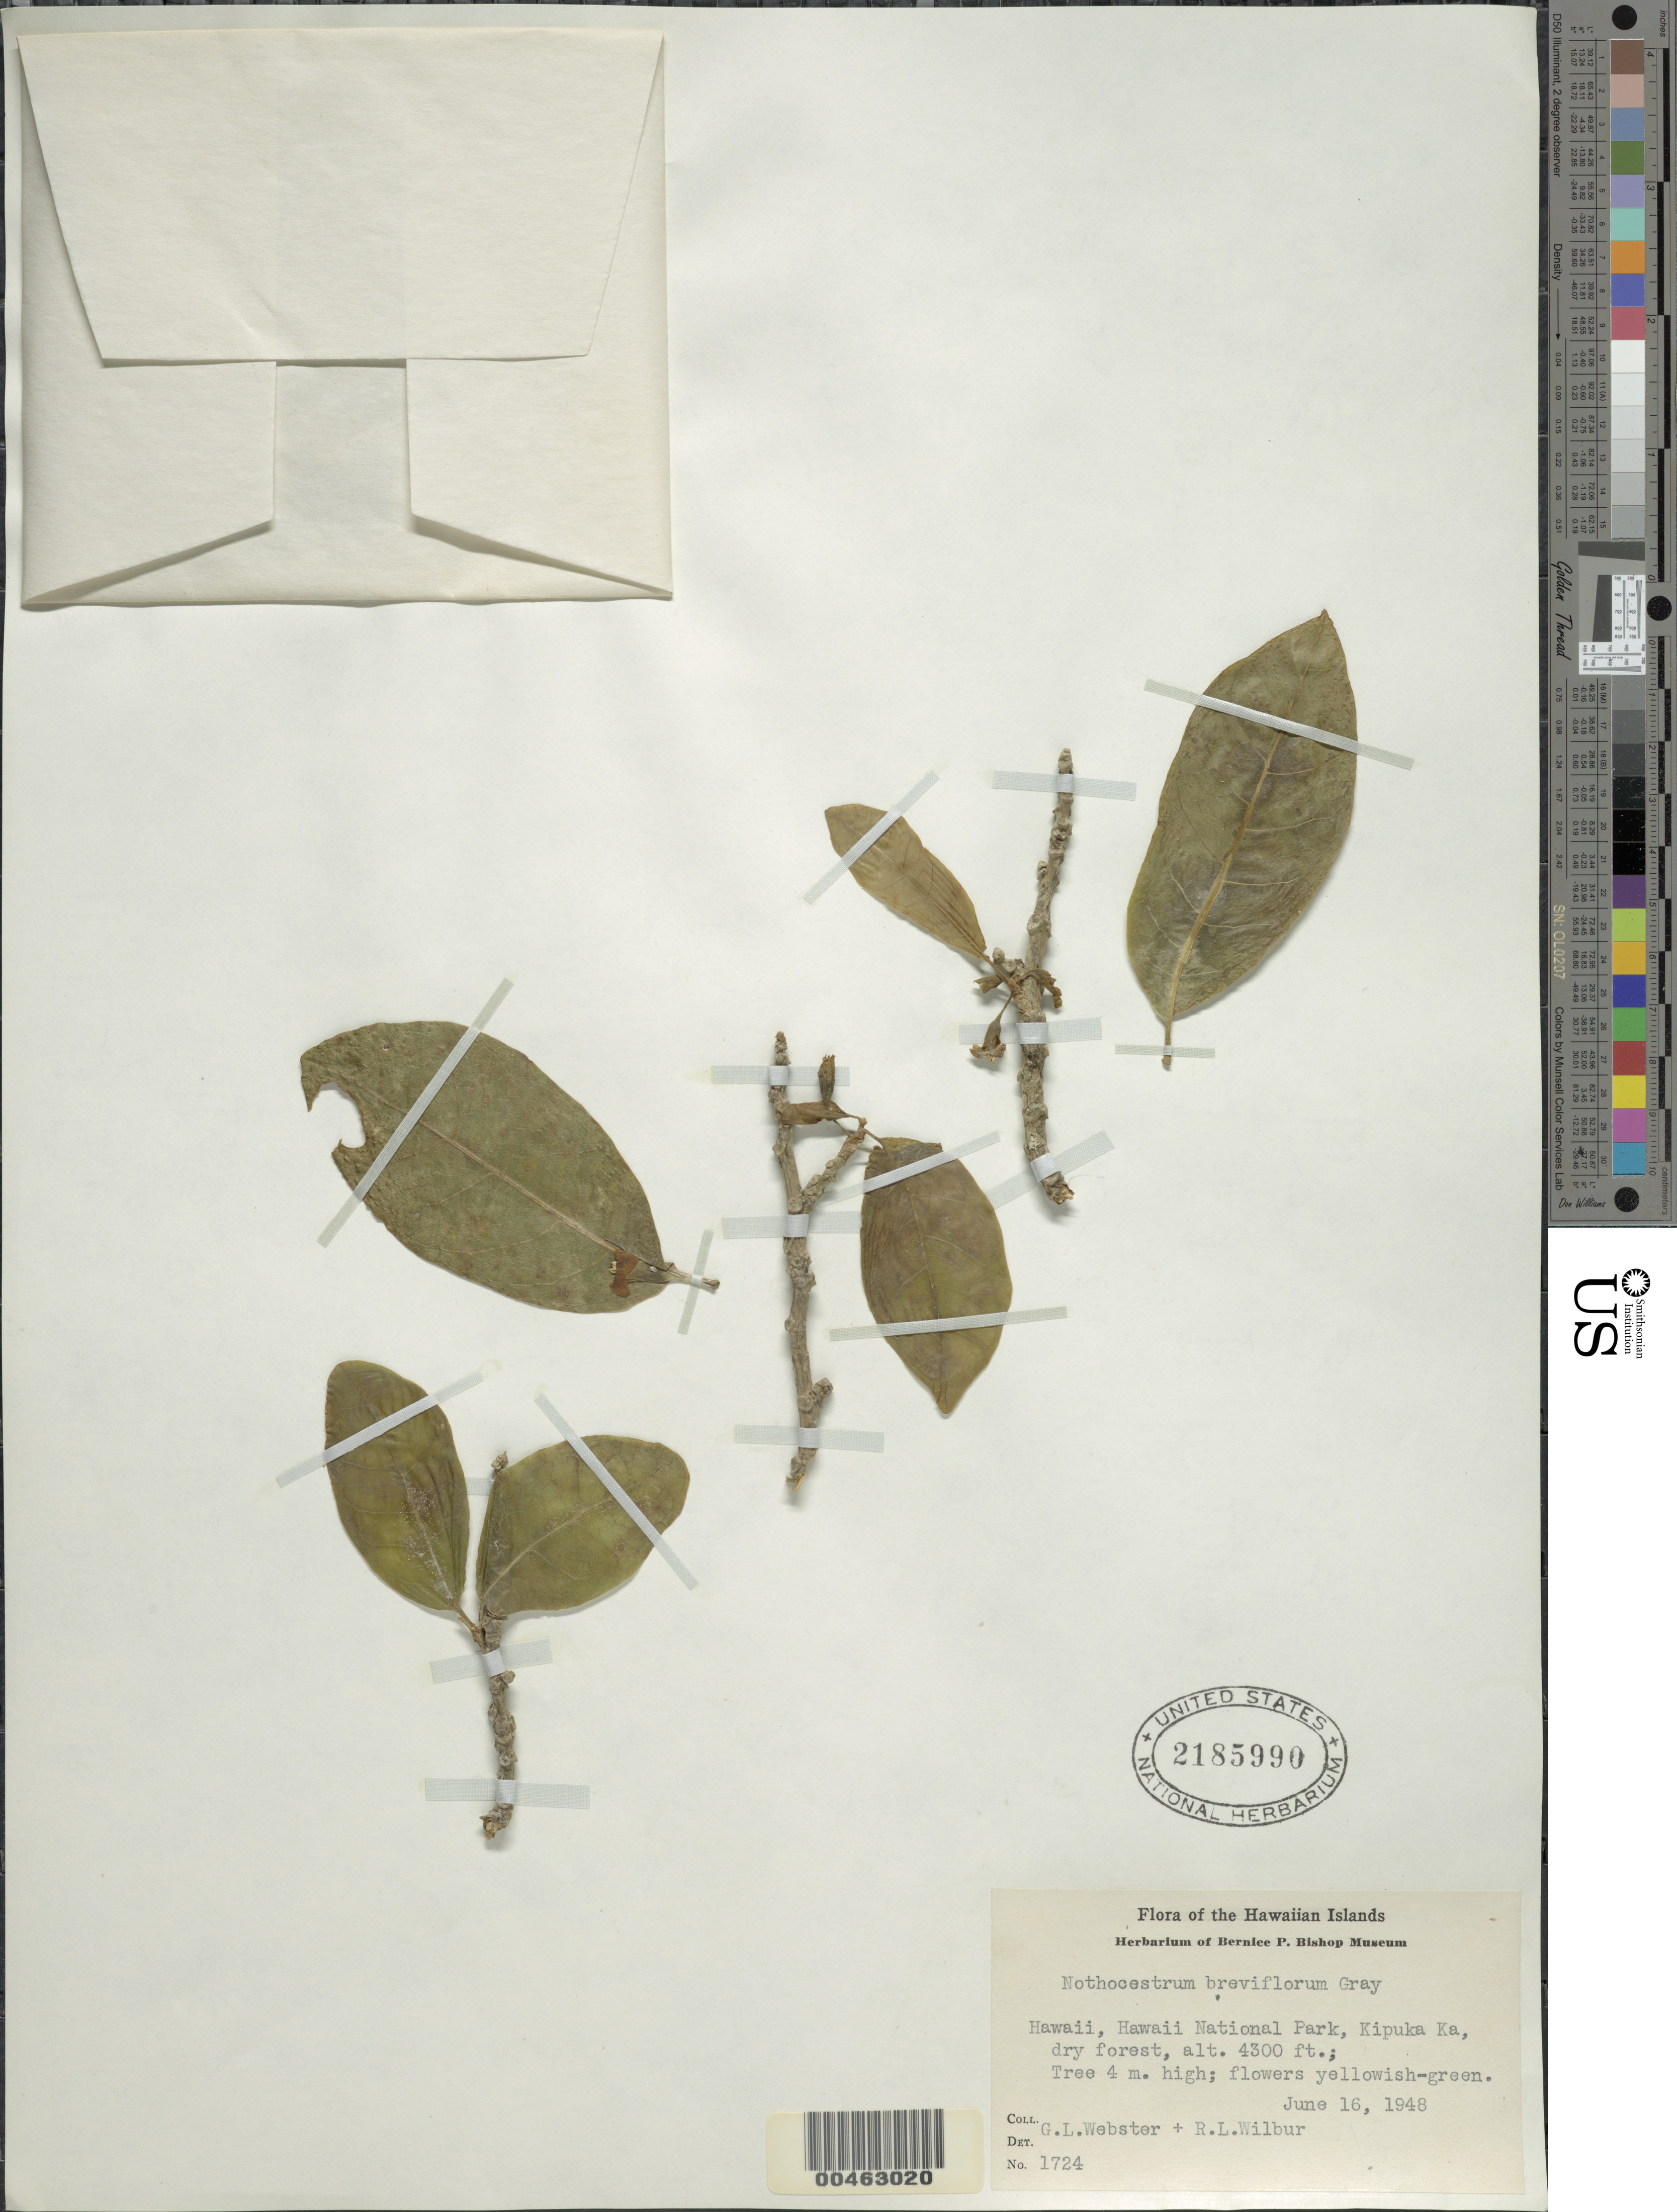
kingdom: Plantae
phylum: Tracheophyta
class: Magnoliopsida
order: Solanales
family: Solanaceae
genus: Nothocestrum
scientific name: Nothocestrum breviflorum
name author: A. Gray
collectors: G. L. Webster & R. L. Wilbur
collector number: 1724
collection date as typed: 16 Jun 1948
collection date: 1948-06-16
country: United States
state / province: Hawaii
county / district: Hawaii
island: Hawaii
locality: Hawaii National Park, Kipuka Ka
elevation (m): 1311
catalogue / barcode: US 2185990